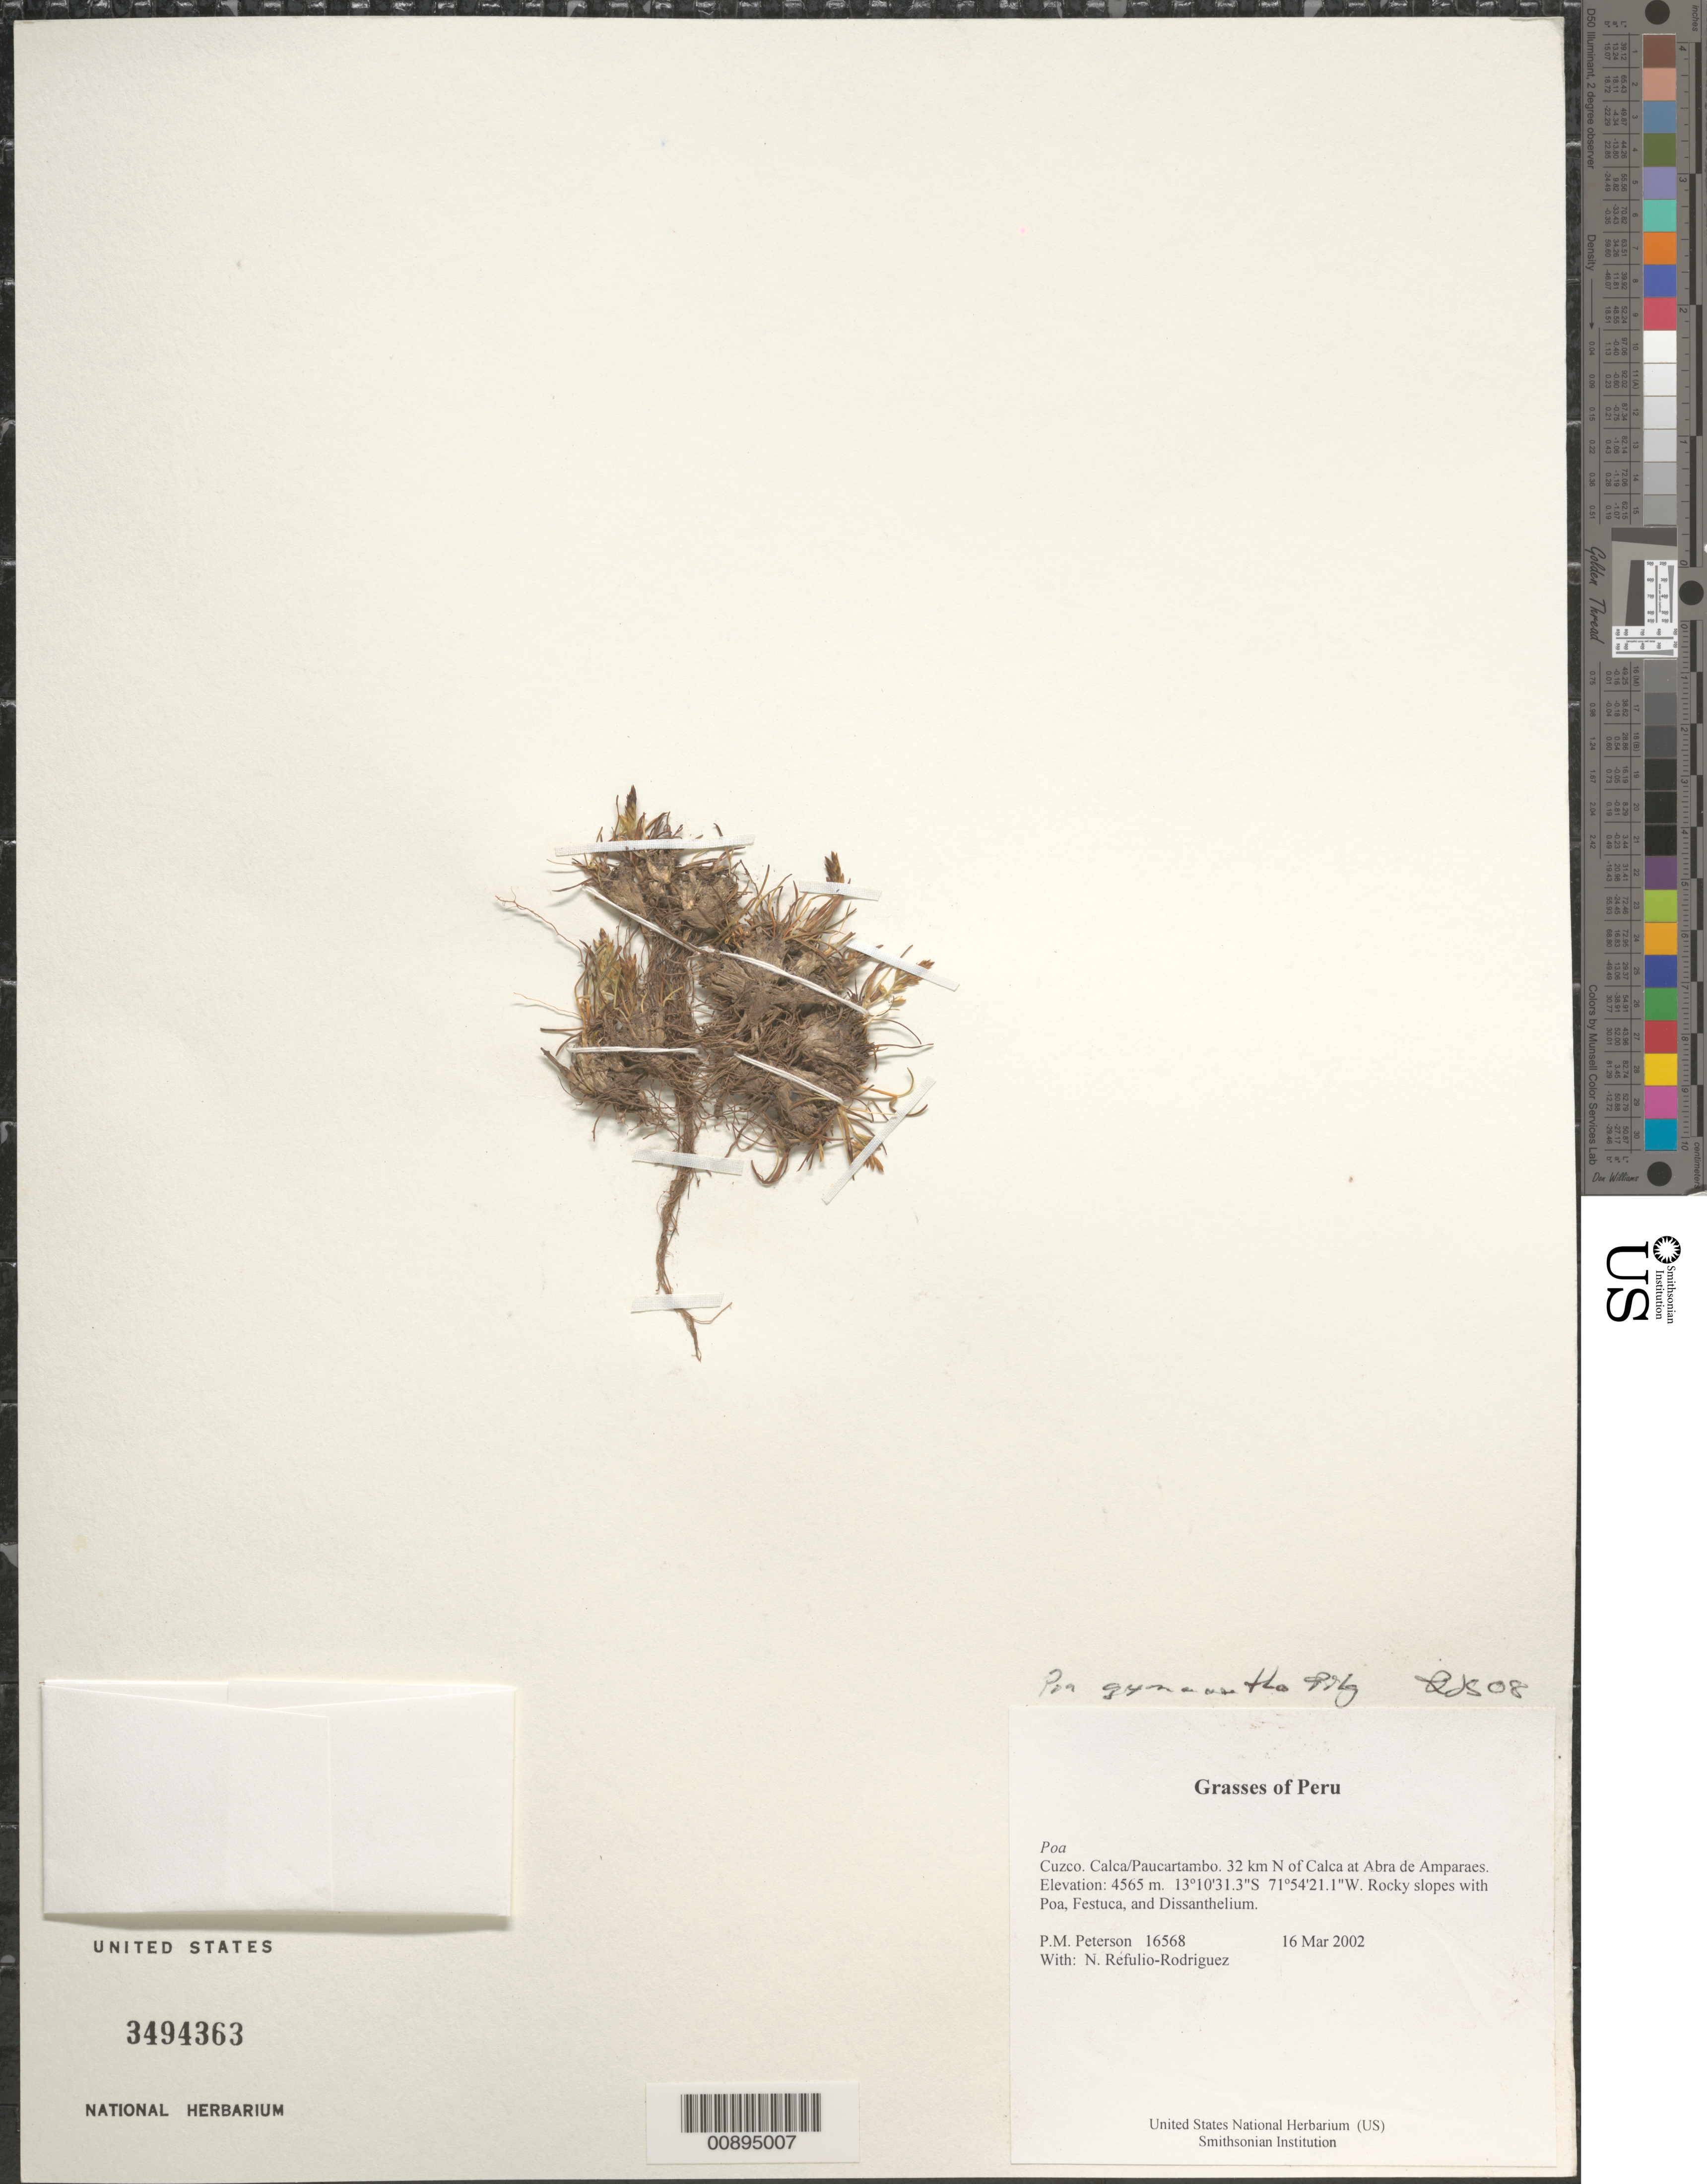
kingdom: Plantae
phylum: Tracheophyta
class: Liliopsida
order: Poales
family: Poaceae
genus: Poa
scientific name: Poa gymnantha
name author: Pilg.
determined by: Soreng, Robert J., Research Associate (BOT), Smithsonian Institution - National Museum of Natural History (UNITED STATES)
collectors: P. M. Peterson & N. Refulio-Rodríguez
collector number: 16568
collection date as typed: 16 Mar 2002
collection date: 2002-03-16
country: Peru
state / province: Cusco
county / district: Calca/Paucartambo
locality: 32 km N of Calca at Abra de Amparaes.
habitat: Rocky slopes with ~Poa, Festuca, and Dissanthelium~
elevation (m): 4565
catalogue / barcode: US 3494363